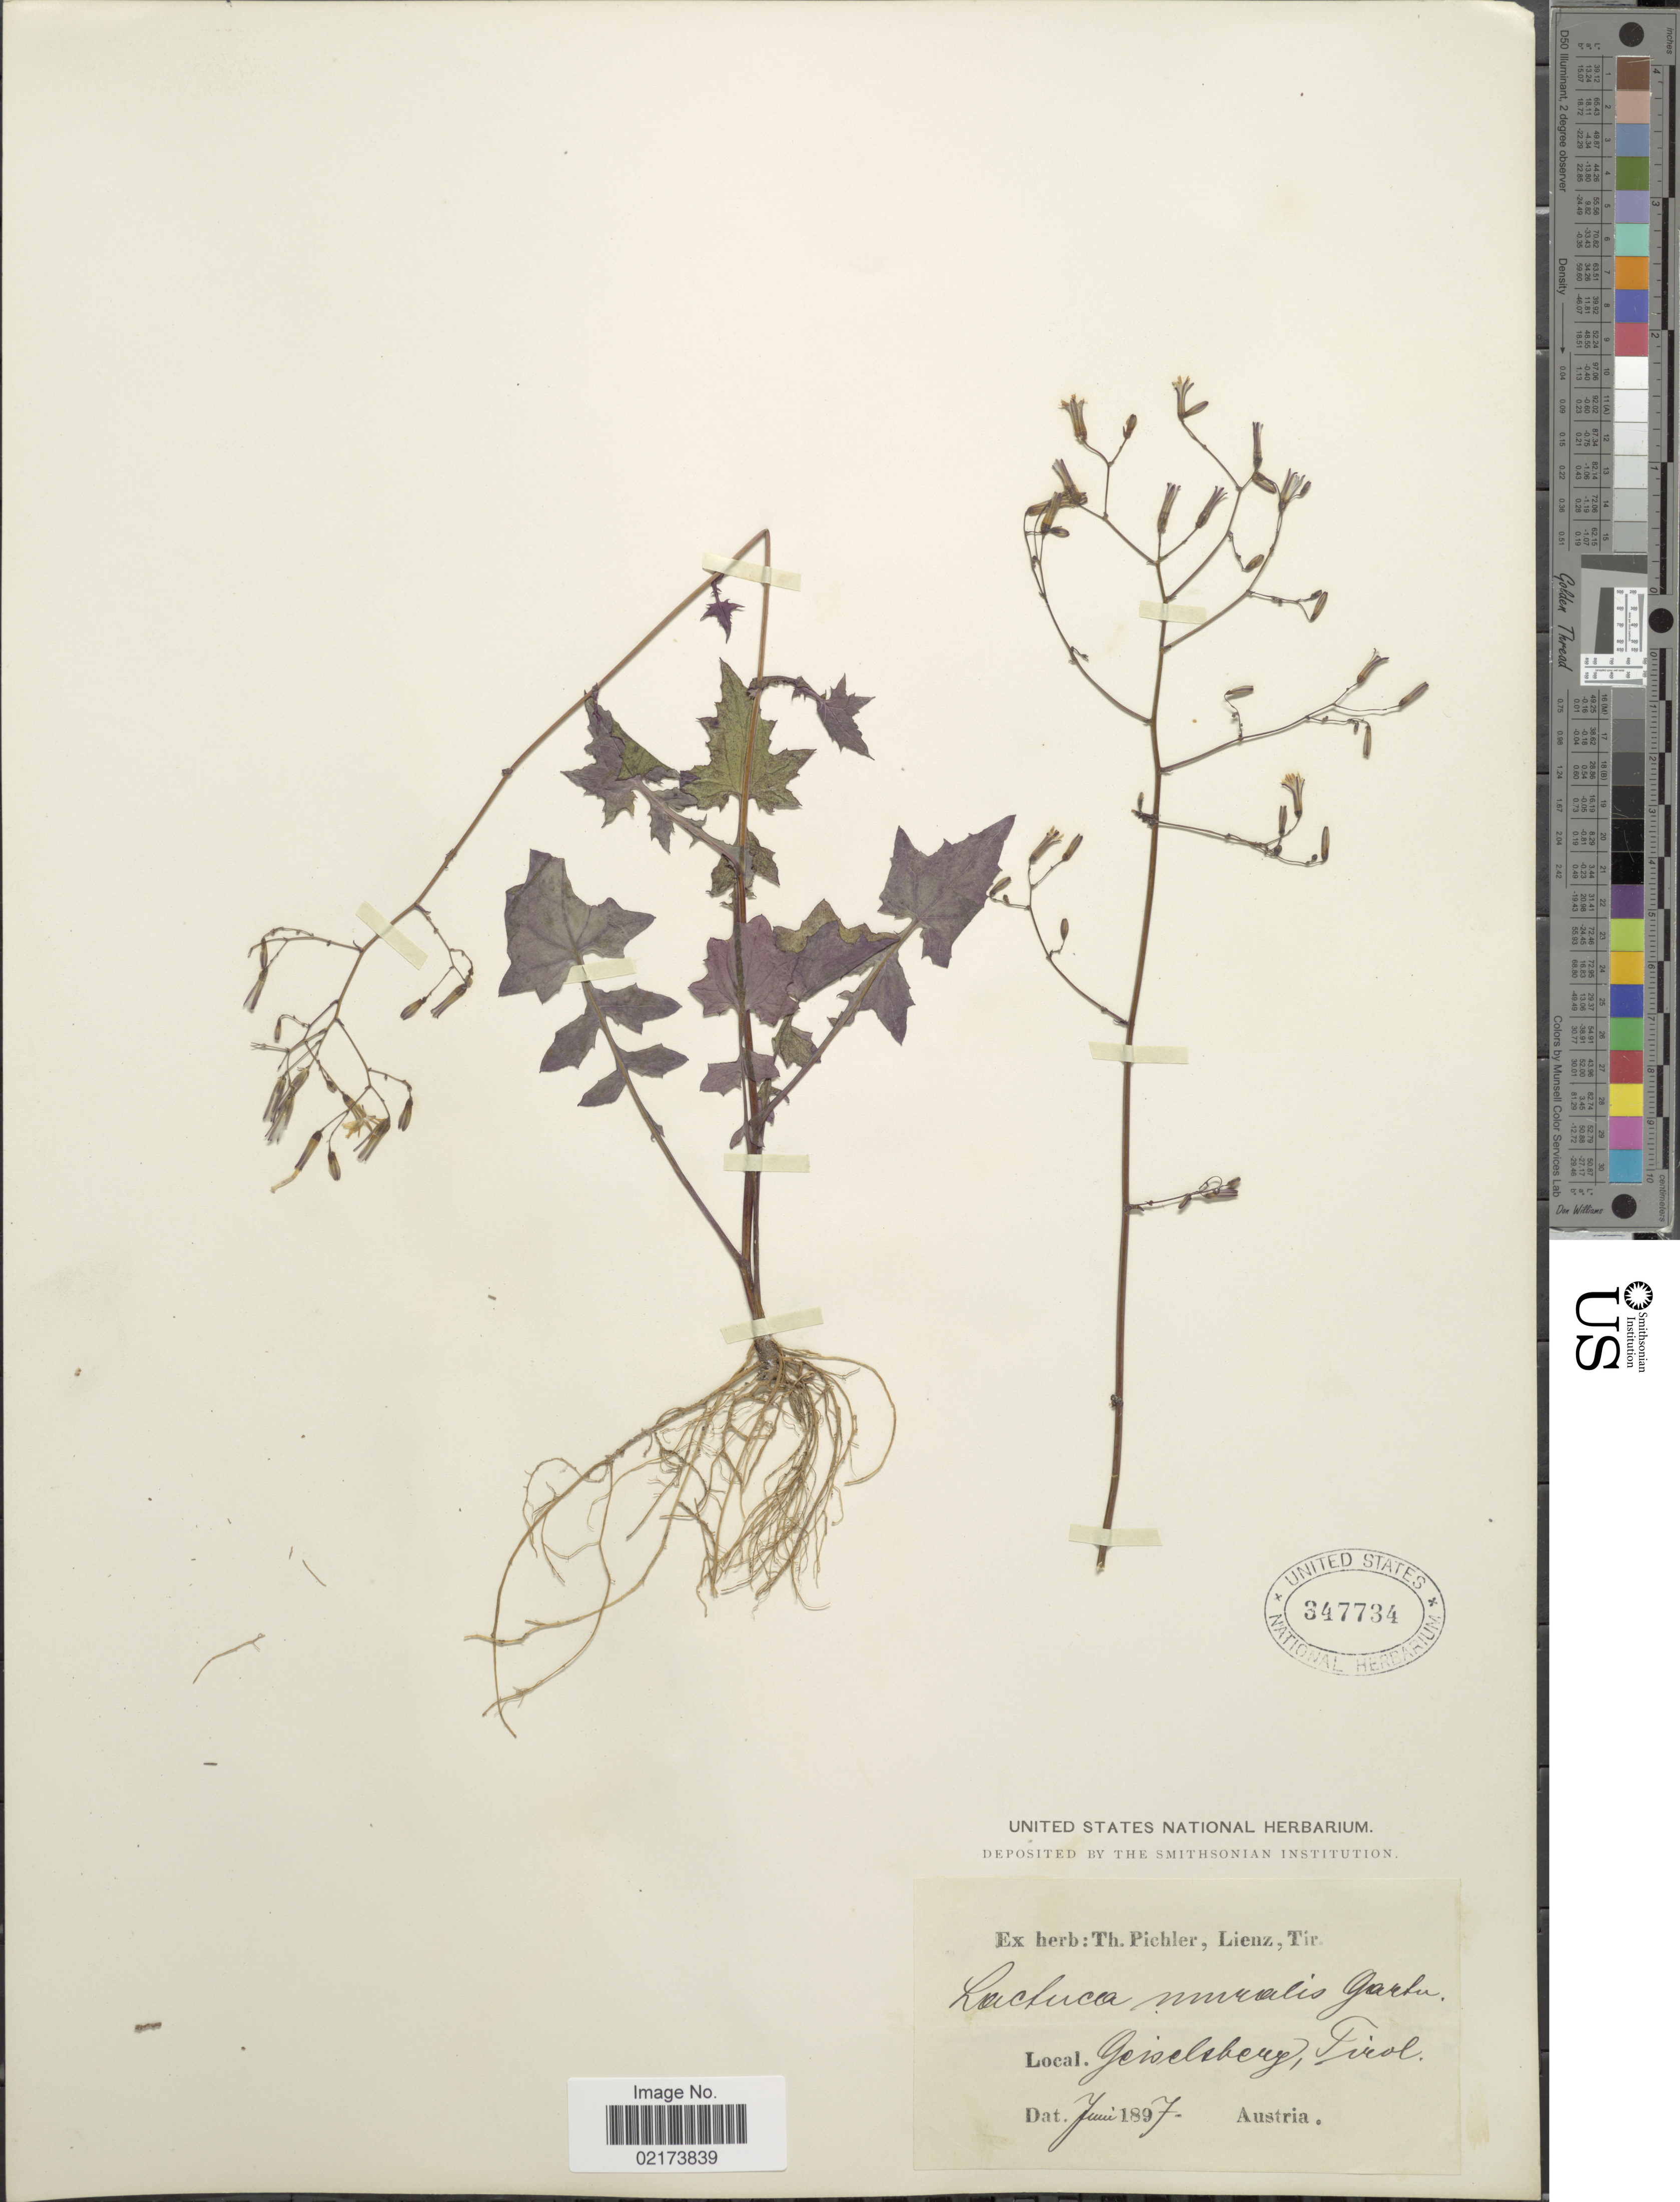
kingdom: Plantae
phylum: Tracheophyta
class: Magnoliopsida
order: Asterales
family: Asteraceae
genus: Lactuca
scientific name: Lactuca muralis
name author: (L.) Gaertn.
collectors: ex herb. T. Pichler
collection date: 1897-06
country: Austria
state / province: Tirol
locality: Geiselsberg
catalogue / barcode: US 347734